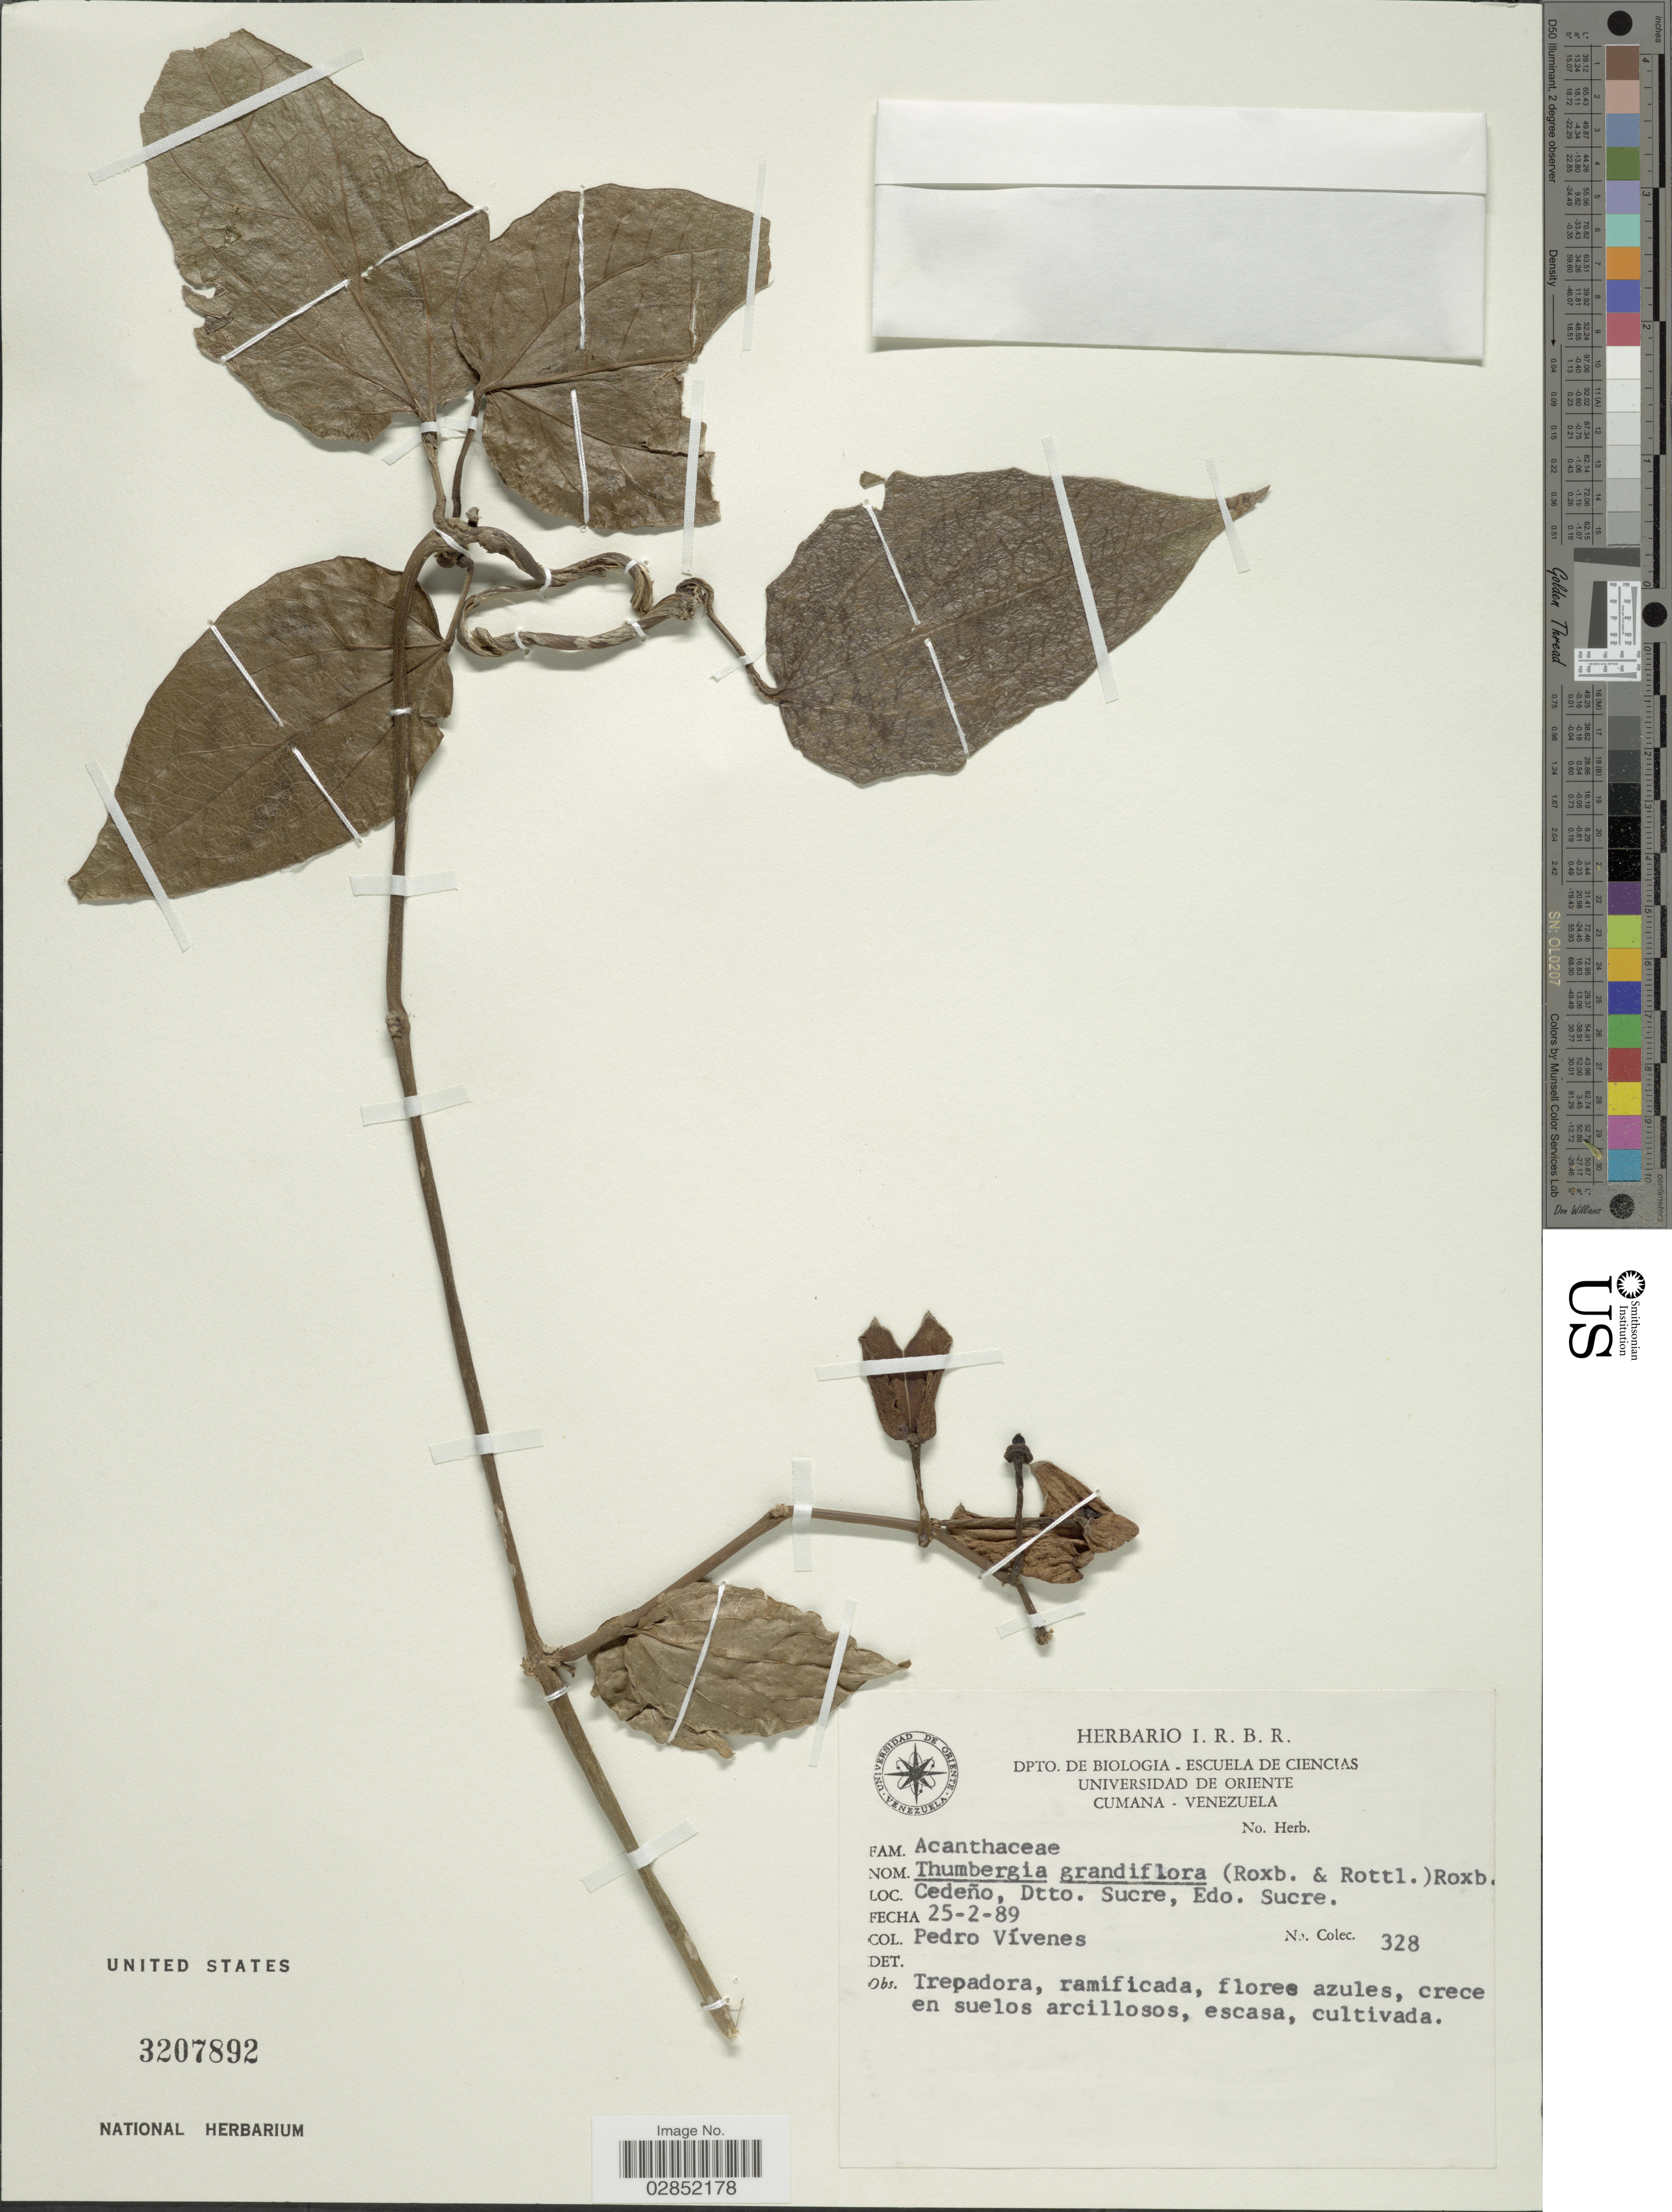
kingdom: Plantae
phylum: Tracheophyta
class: Magnoliopsida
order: Lamiales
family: Acanthaceae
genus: Thunbergia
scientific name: Thunbergia grandiflora 'Alba'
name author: (Roxb. ex Rottler) Roxb.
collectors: P. Vivenes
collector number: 328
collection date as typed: Transcribed d/m/y: 25/2/89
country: Venezuela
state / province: Sucre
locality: Cedeño, Dtto. Sucre.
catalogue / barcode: US 3207892